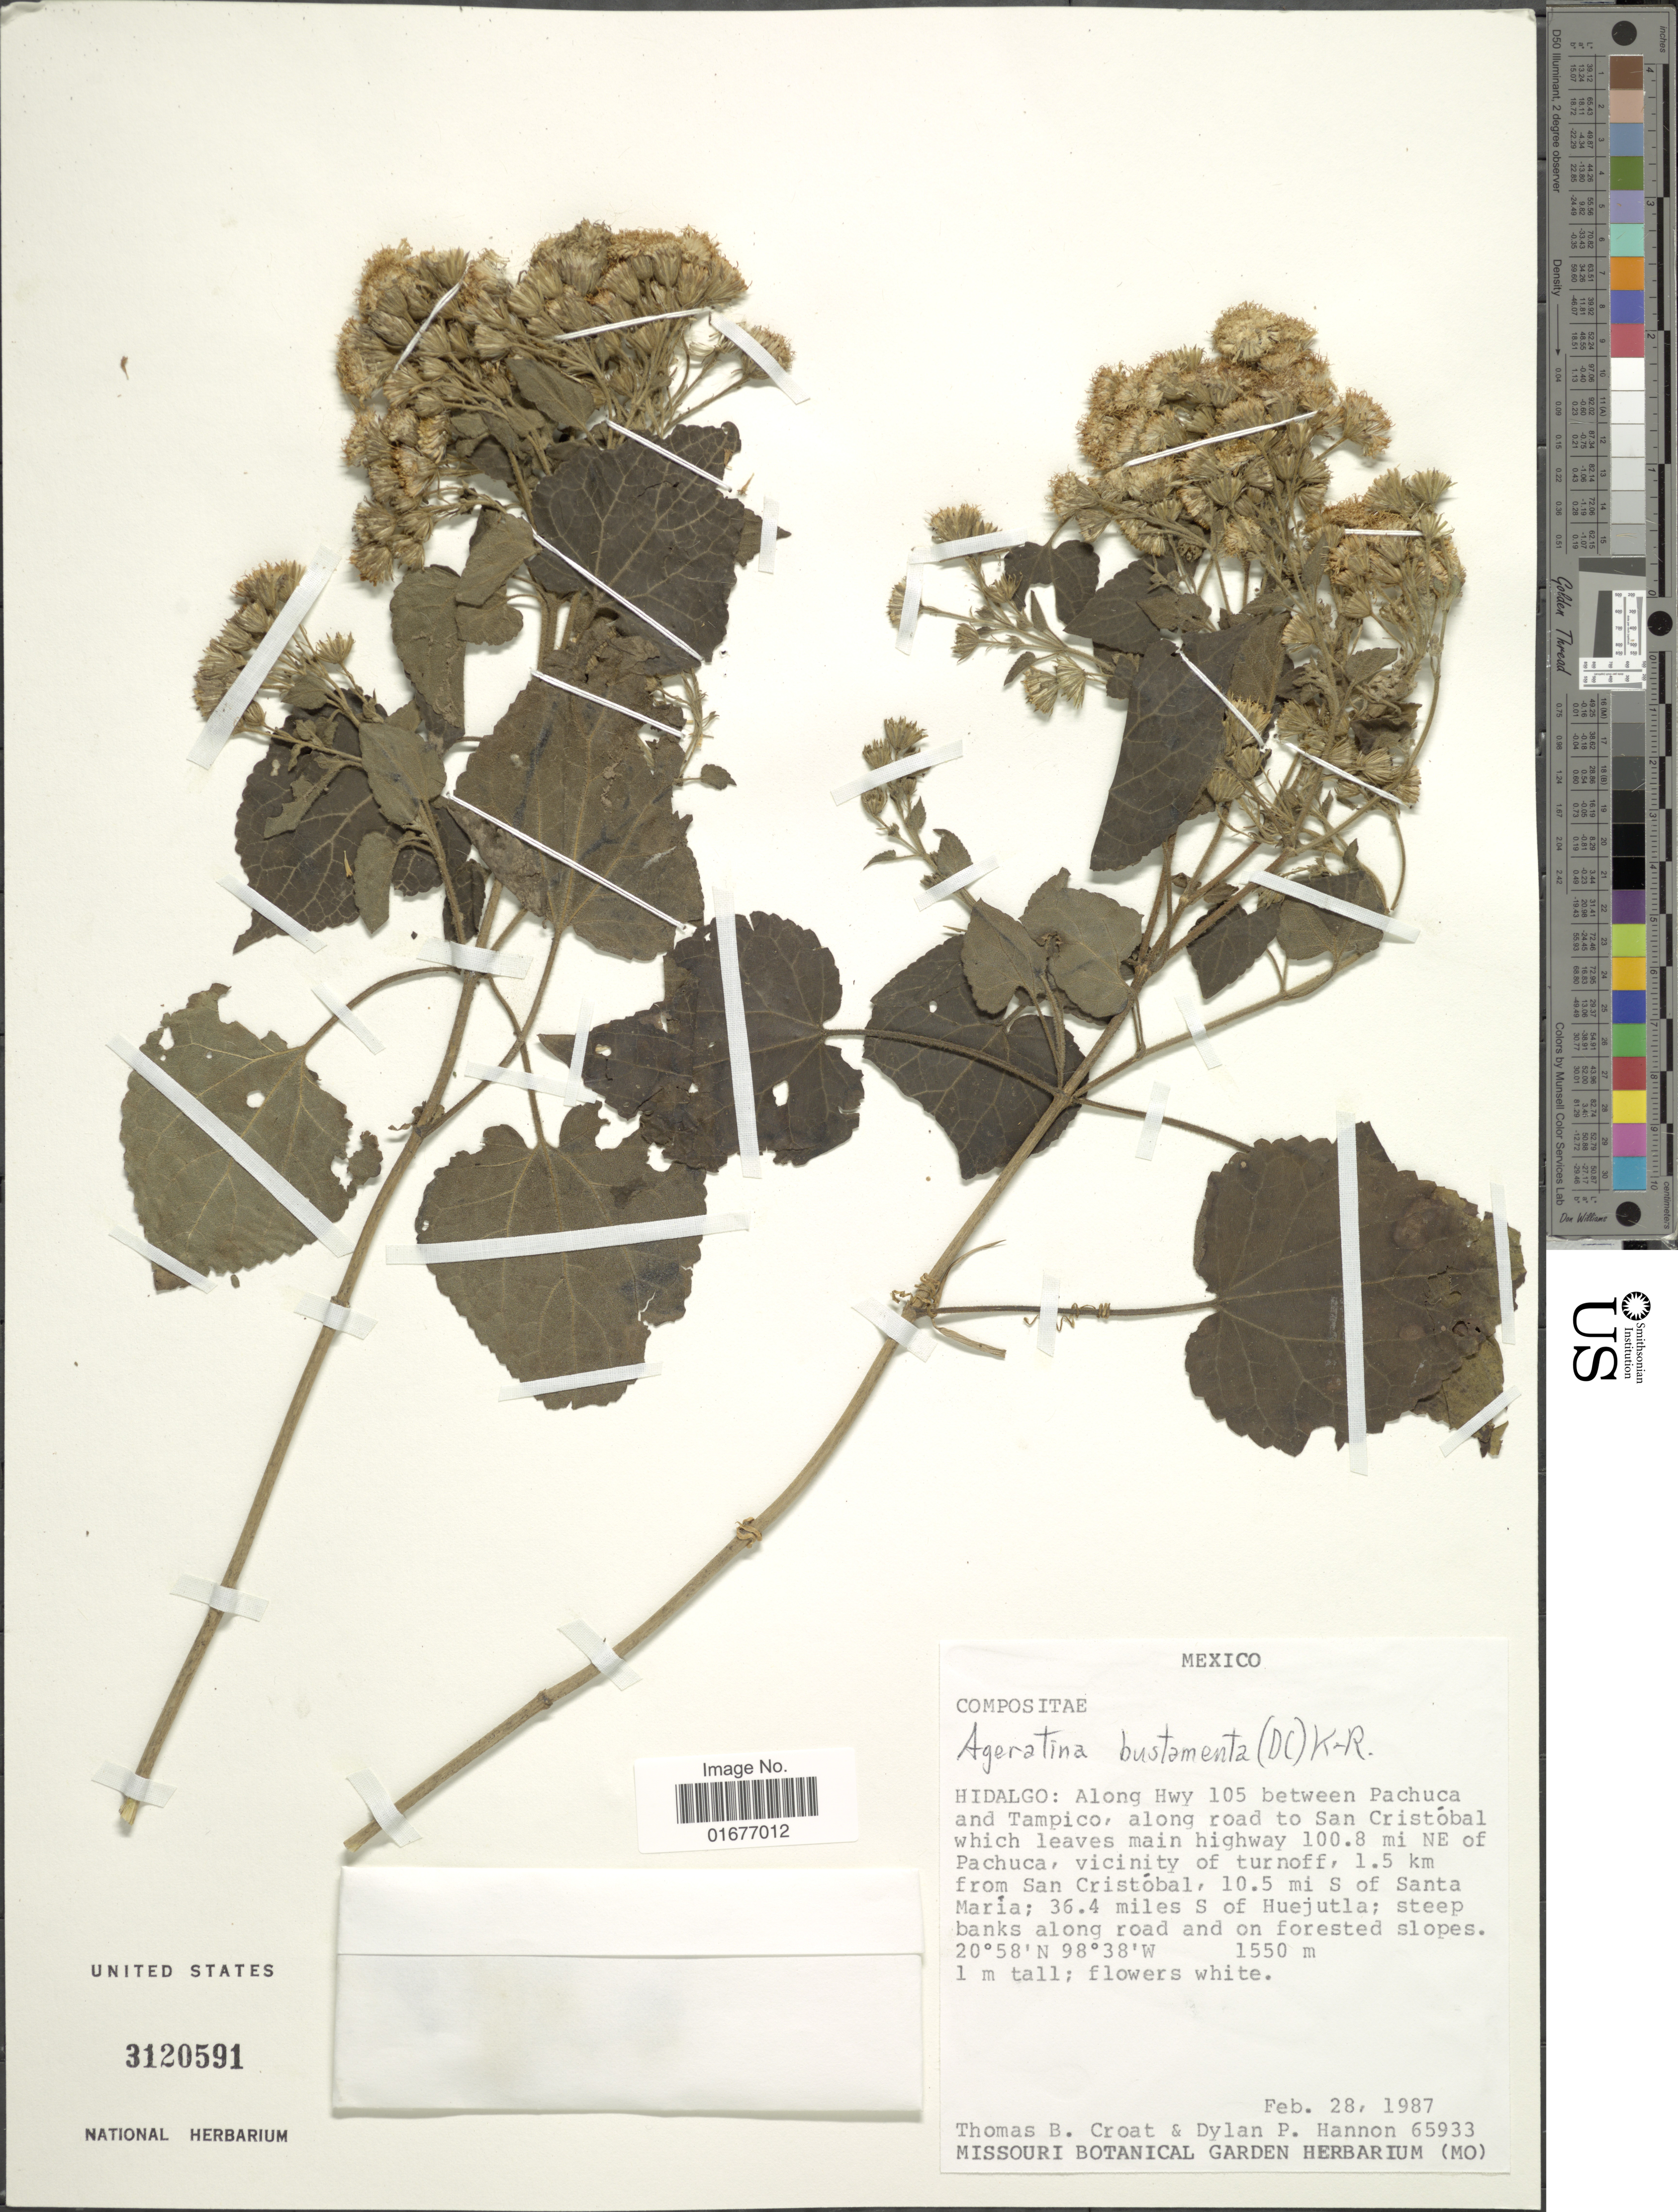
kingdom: Plantae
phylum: Tracheophyta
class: Magnoliopsida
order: Asterales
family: Asteraceae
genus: Ageratina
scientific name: Ageratina sp.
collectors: T. B. Croat & D. Hannon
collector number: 65933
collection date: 1987-02-28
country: Mexico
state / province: Hidalgo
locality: Along Hwy 105 between Pachucha and Tampico, along road to San Cristobal which leaves main highway 100.8 mi NE of Pachuca, vicinity of turnoff, 1.5 km from San Cristobal, 10.5 mi S of Santa Maria, 36.4 miles S of Huejutla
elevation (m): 1550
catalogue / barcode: US 3120591